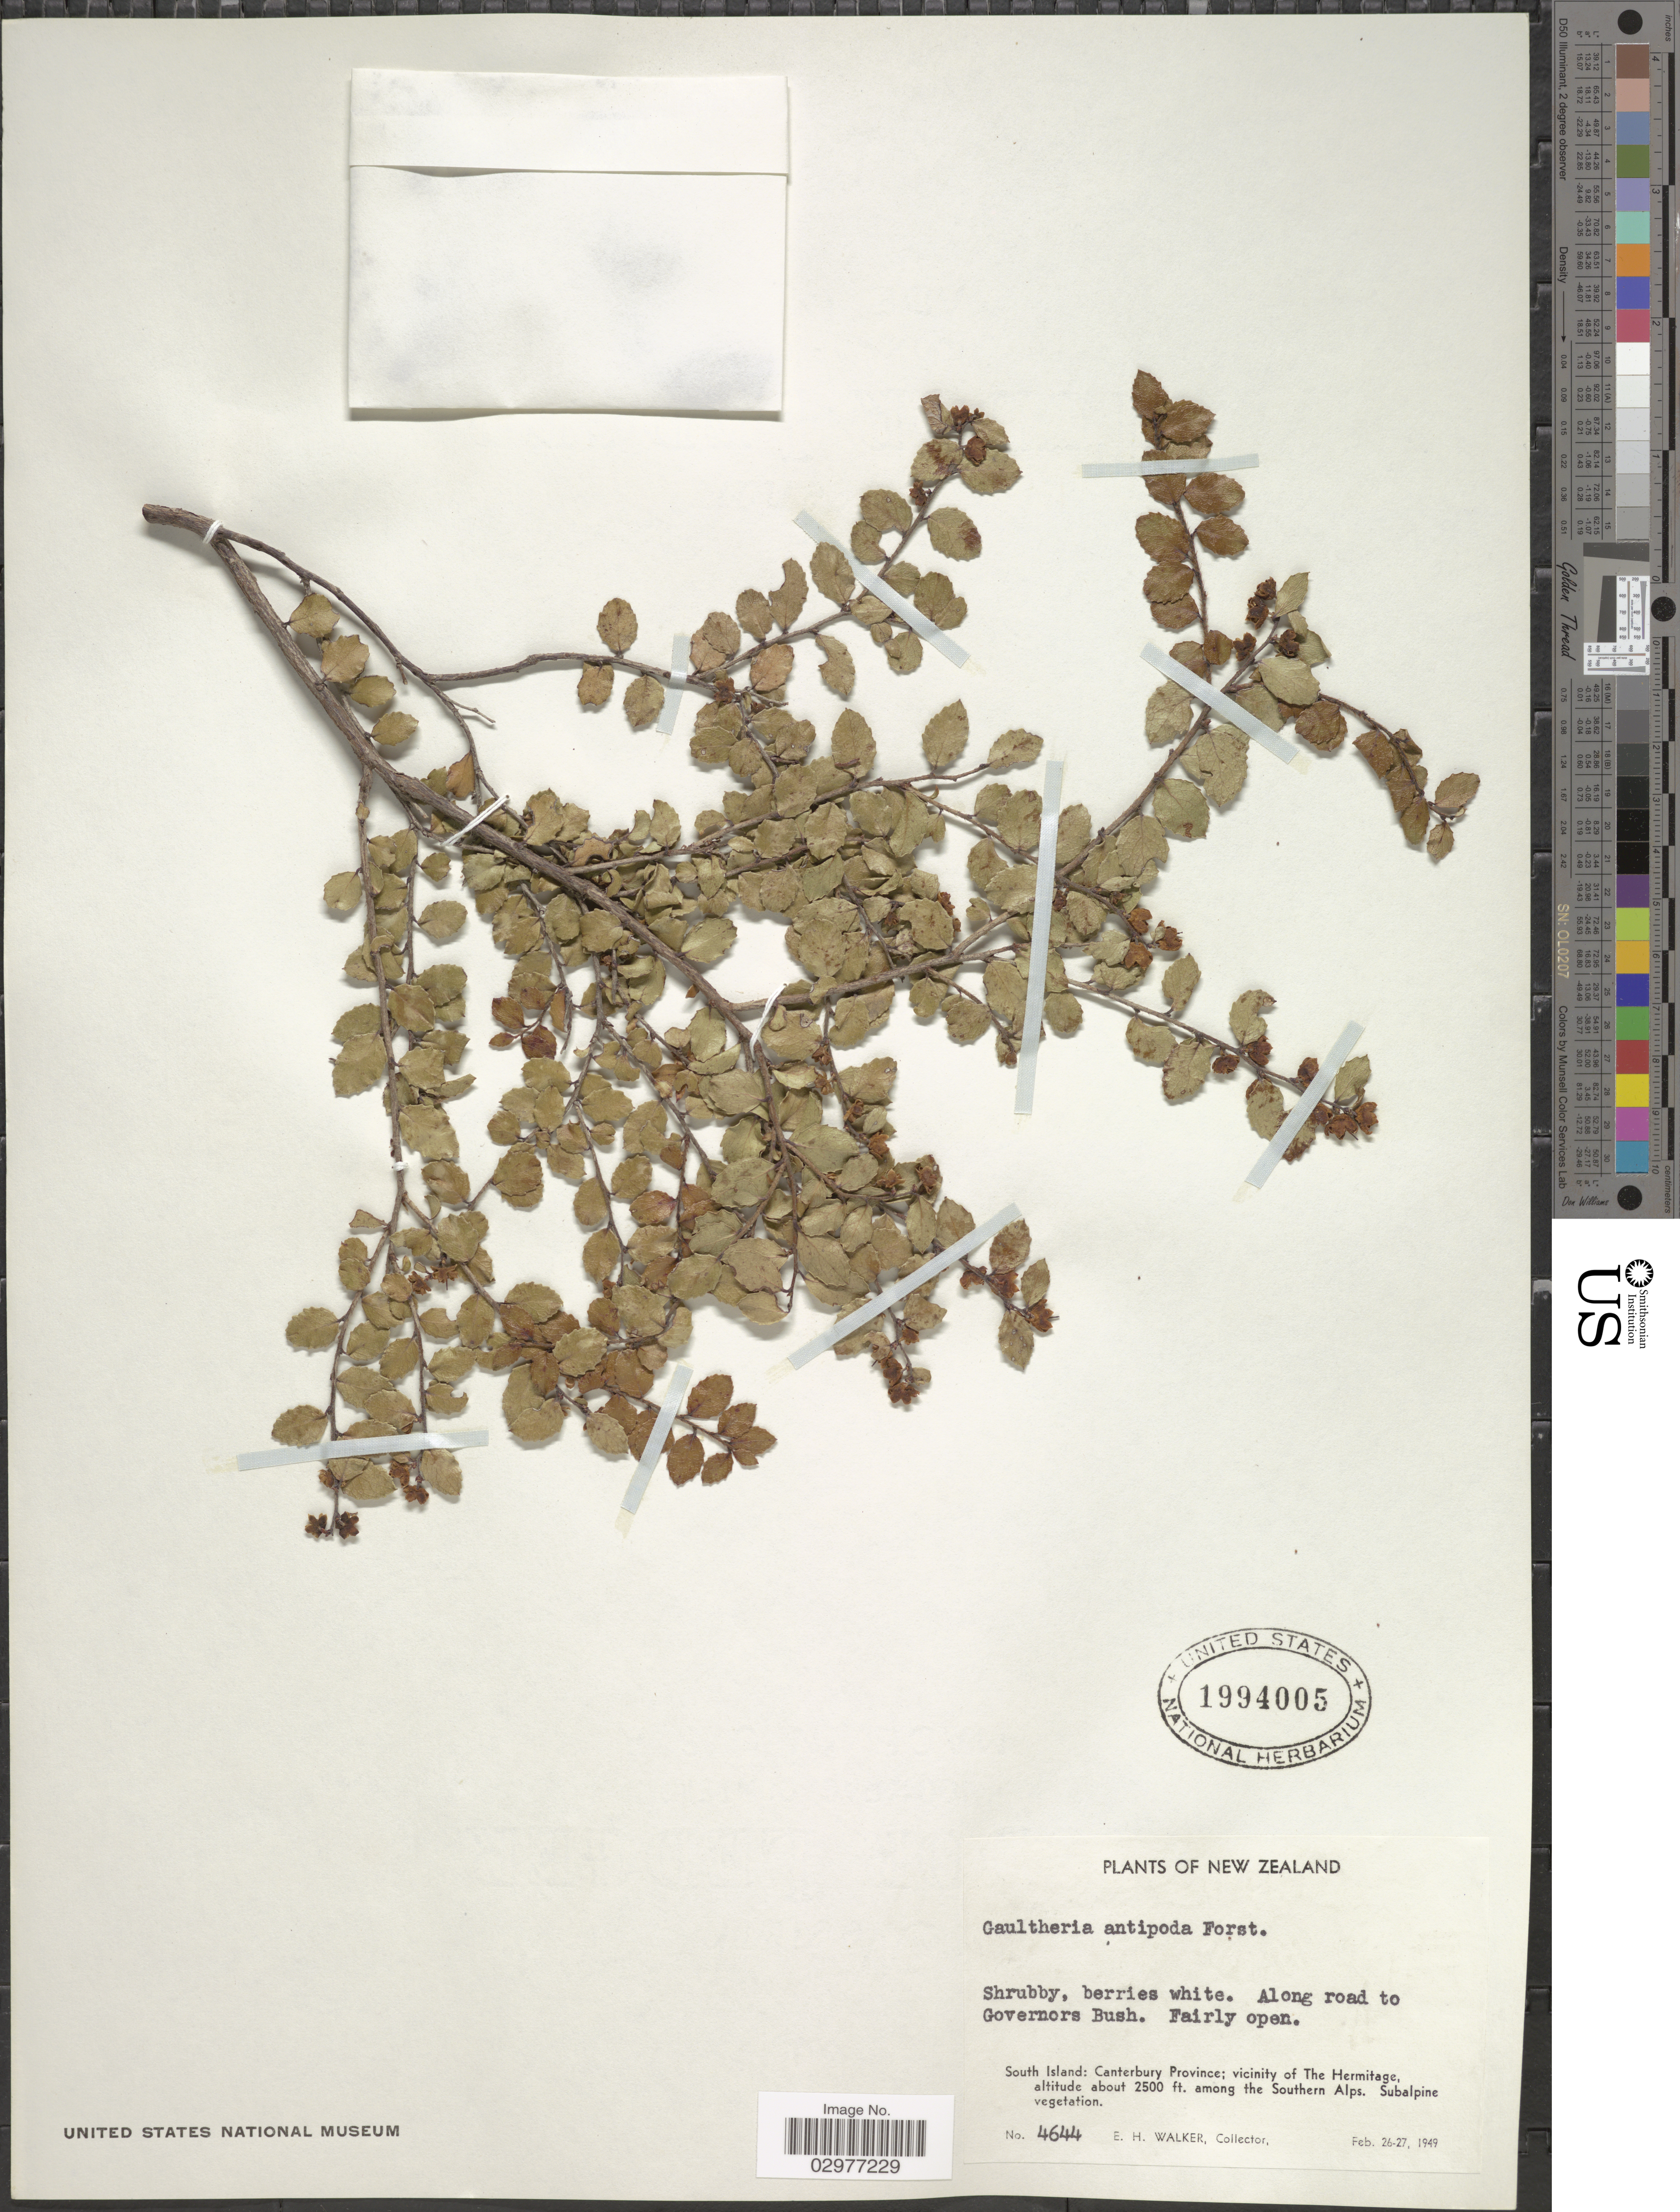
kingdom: Plantae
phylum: Tracheophyta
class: Magnoliopsida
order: Ericales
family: Ericaceae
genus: Gaultheria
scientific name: Gaultheria antipoda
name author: G. Forst.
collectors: E. H. Walker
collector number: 4644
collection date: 1949-02-26/1949-02-27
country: New Zealand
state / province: Canterbury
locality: Along road to Governors Bush. South Island: Canterbury Province; vicinity of The Hermitage, among the Southern Alps. Subalpine vegetation.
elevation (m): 762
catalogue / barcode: US 1994005